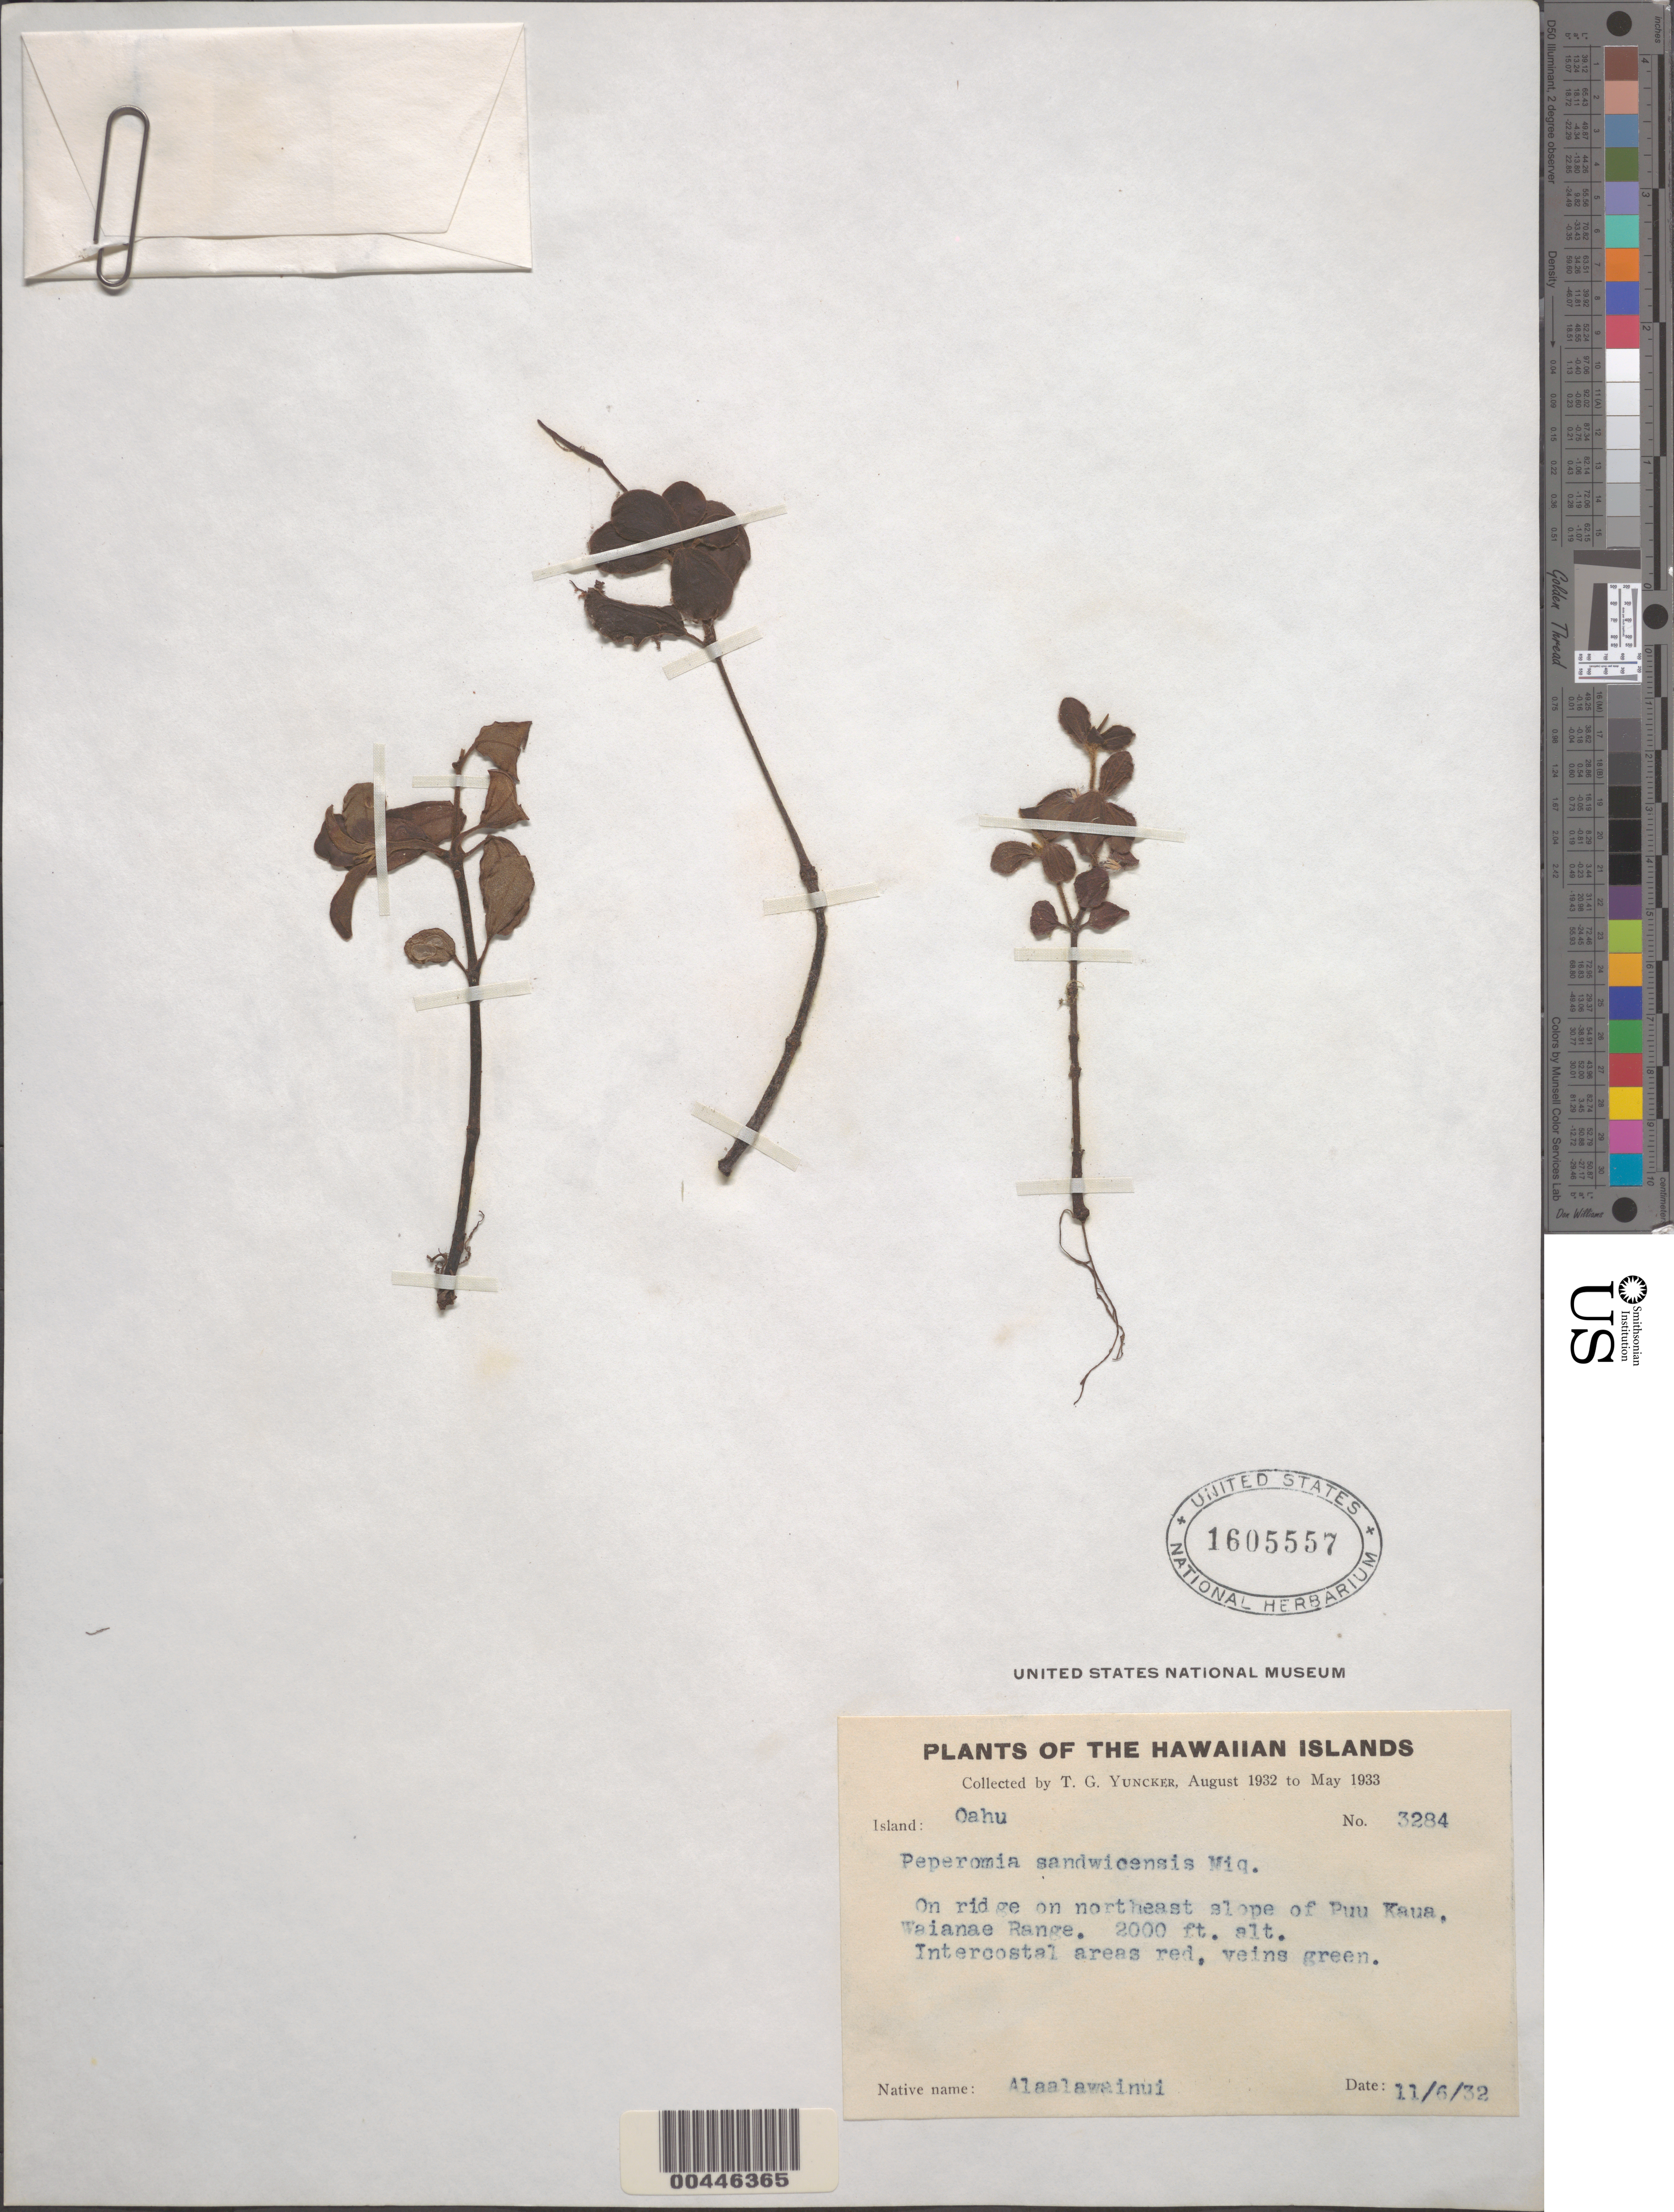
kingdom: Plantae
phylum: Tracheophyta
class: Magnoliopsida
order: Piperales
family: Piperaceae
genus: Peperomia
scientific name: Peperomia sandwicensis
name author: Miq.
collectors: T. G. Yuncker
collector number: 3284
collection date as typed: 6 Nov 1932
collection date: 1932-11-06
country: United States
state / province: Hawaii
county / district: Honolulu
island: Oahu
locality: On ridge on NE slope of Puu Kaua, Waianae Range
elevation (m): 610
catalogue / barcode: US 1605557